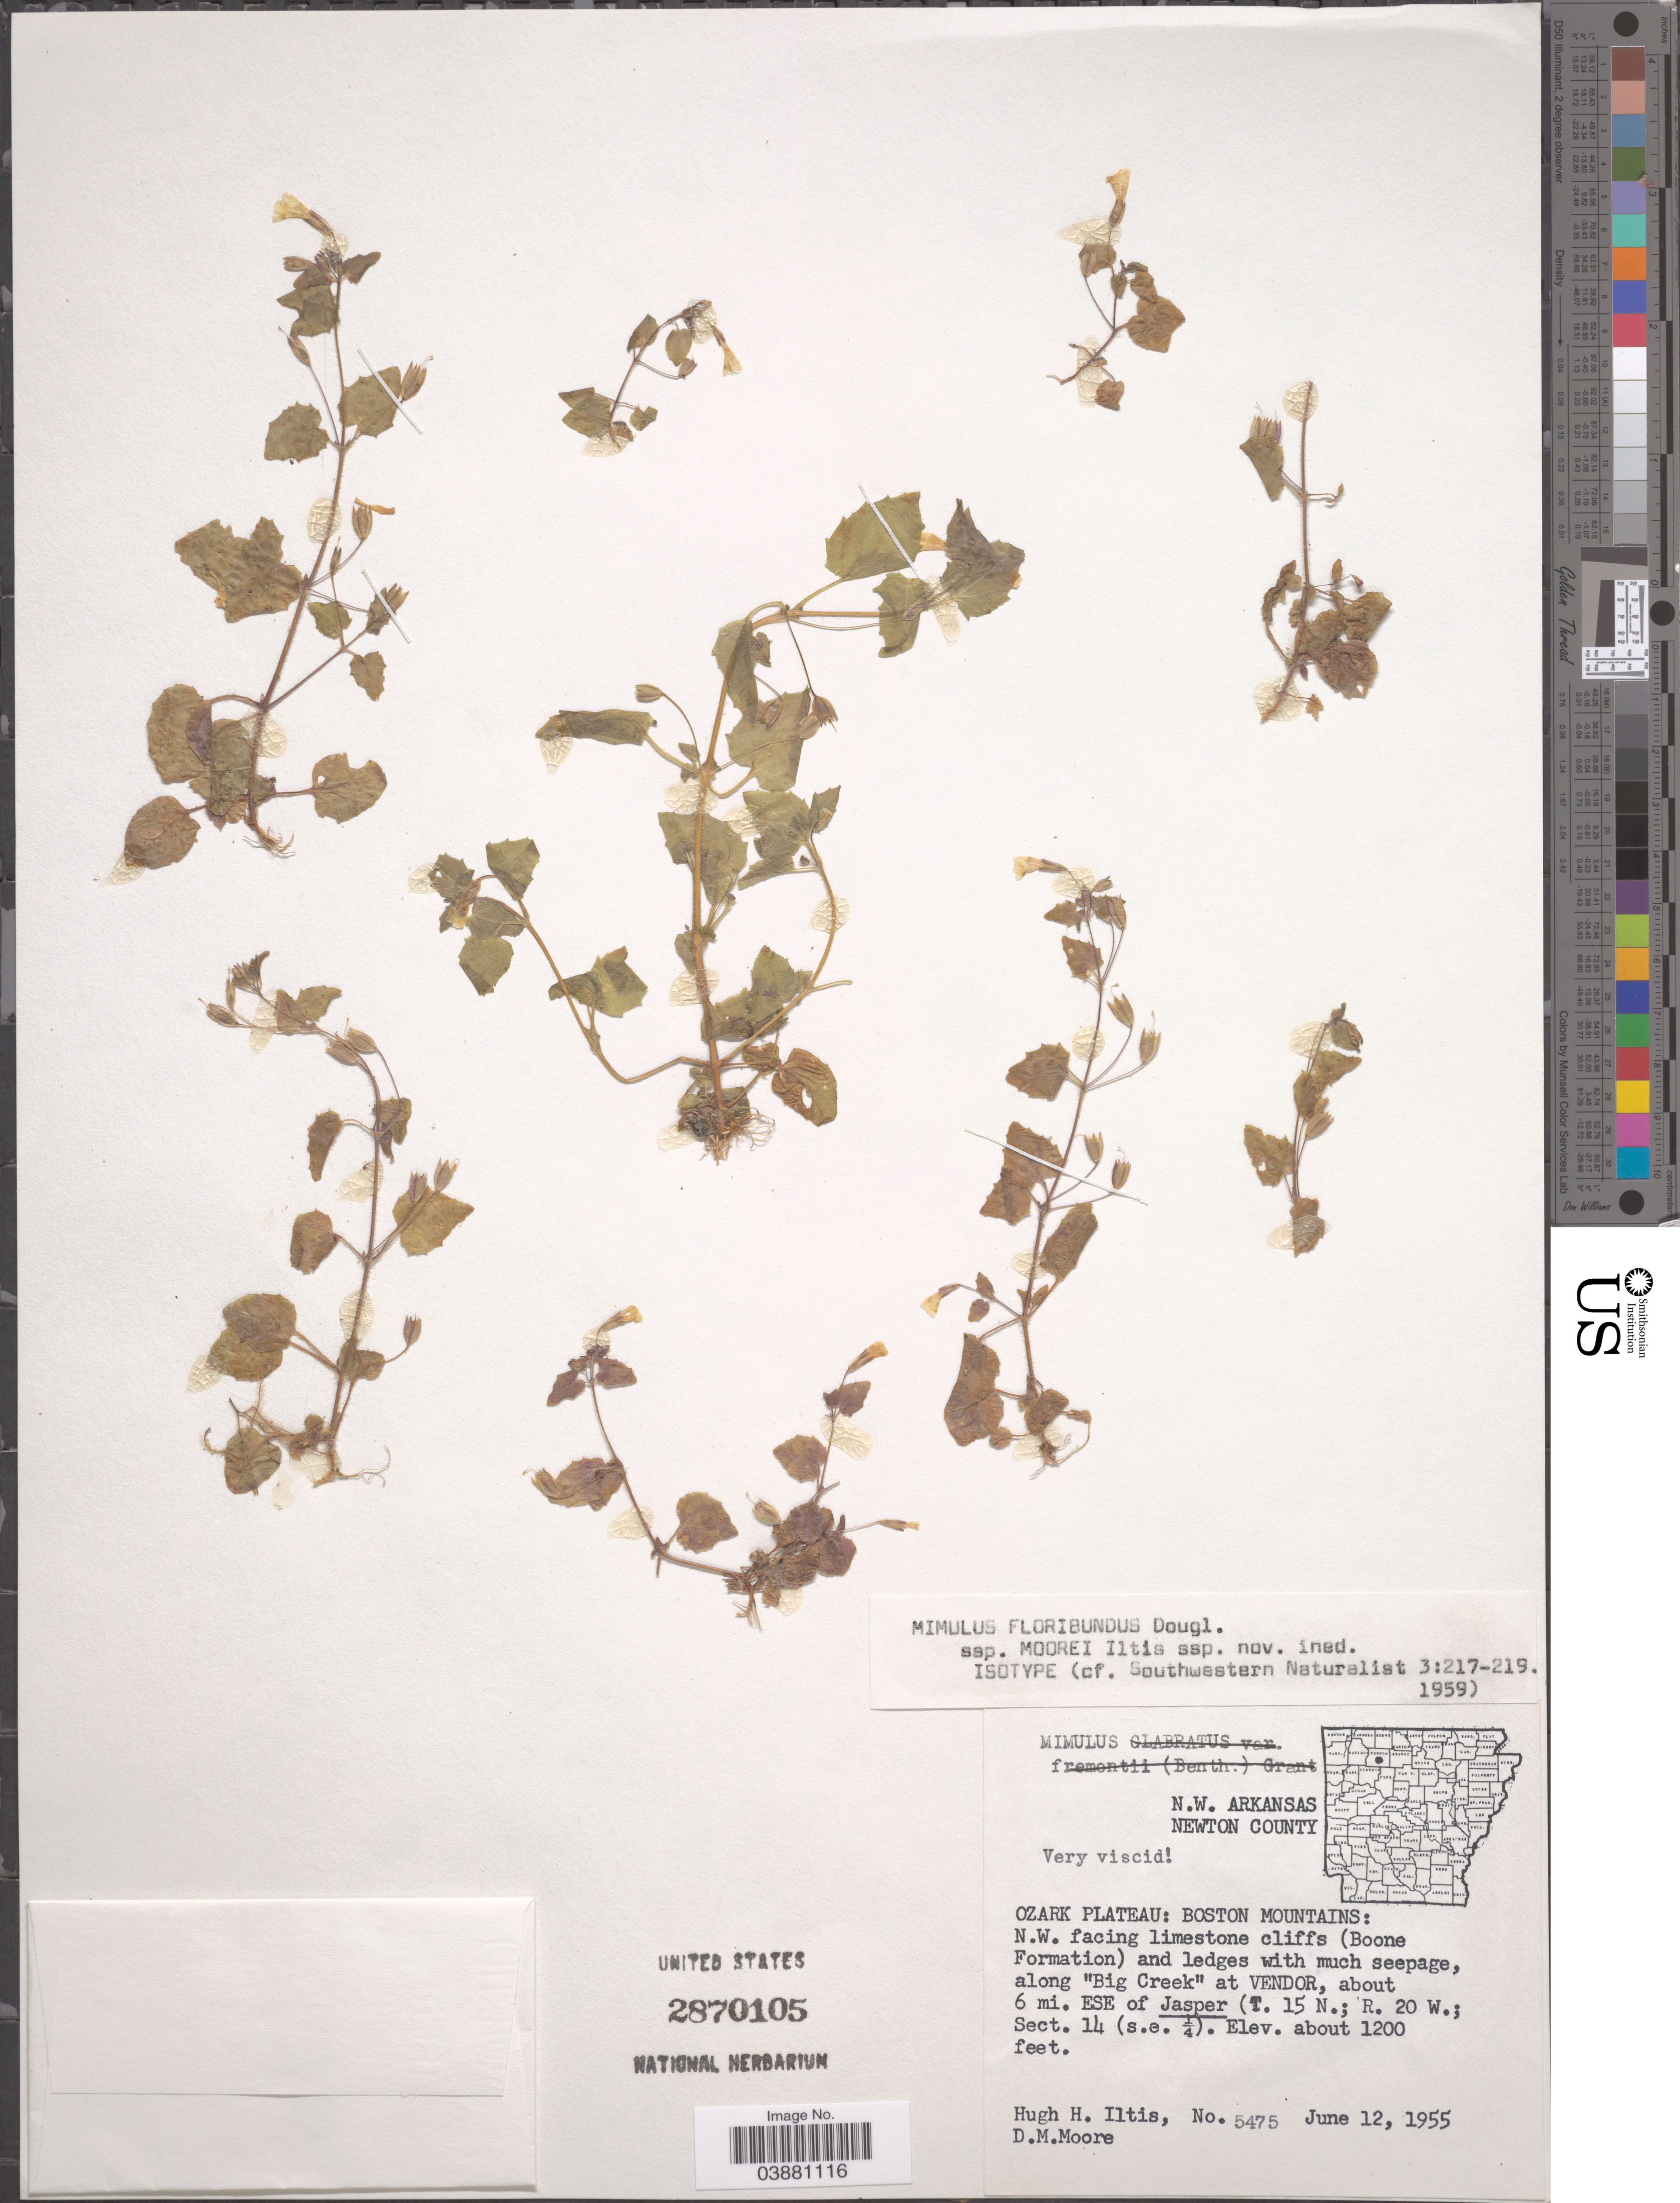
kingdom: Plantae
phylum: Tracheophyta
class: Magnoliopsida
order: Lamiales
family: Phrymaceae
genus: Mimulus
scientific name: Mimulus floribundus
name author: Douglas ex Lindl.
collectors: H. H. Iltis & D. Moore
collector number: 5475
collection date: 1955-06-12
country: United States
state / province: Arkansas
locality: N.W. Arkansas. Newton County. Ozark Plateau: Boston Mountains: N.W. facing limestone cliffs (Boone Formation), along "Big Creek" at Vendor, about 6 mi. ESE of Jasper (T. 15 N.; R. 20 W.; Sect. 14 (s.e. ¼).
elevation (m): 366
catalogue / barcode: US 2870105